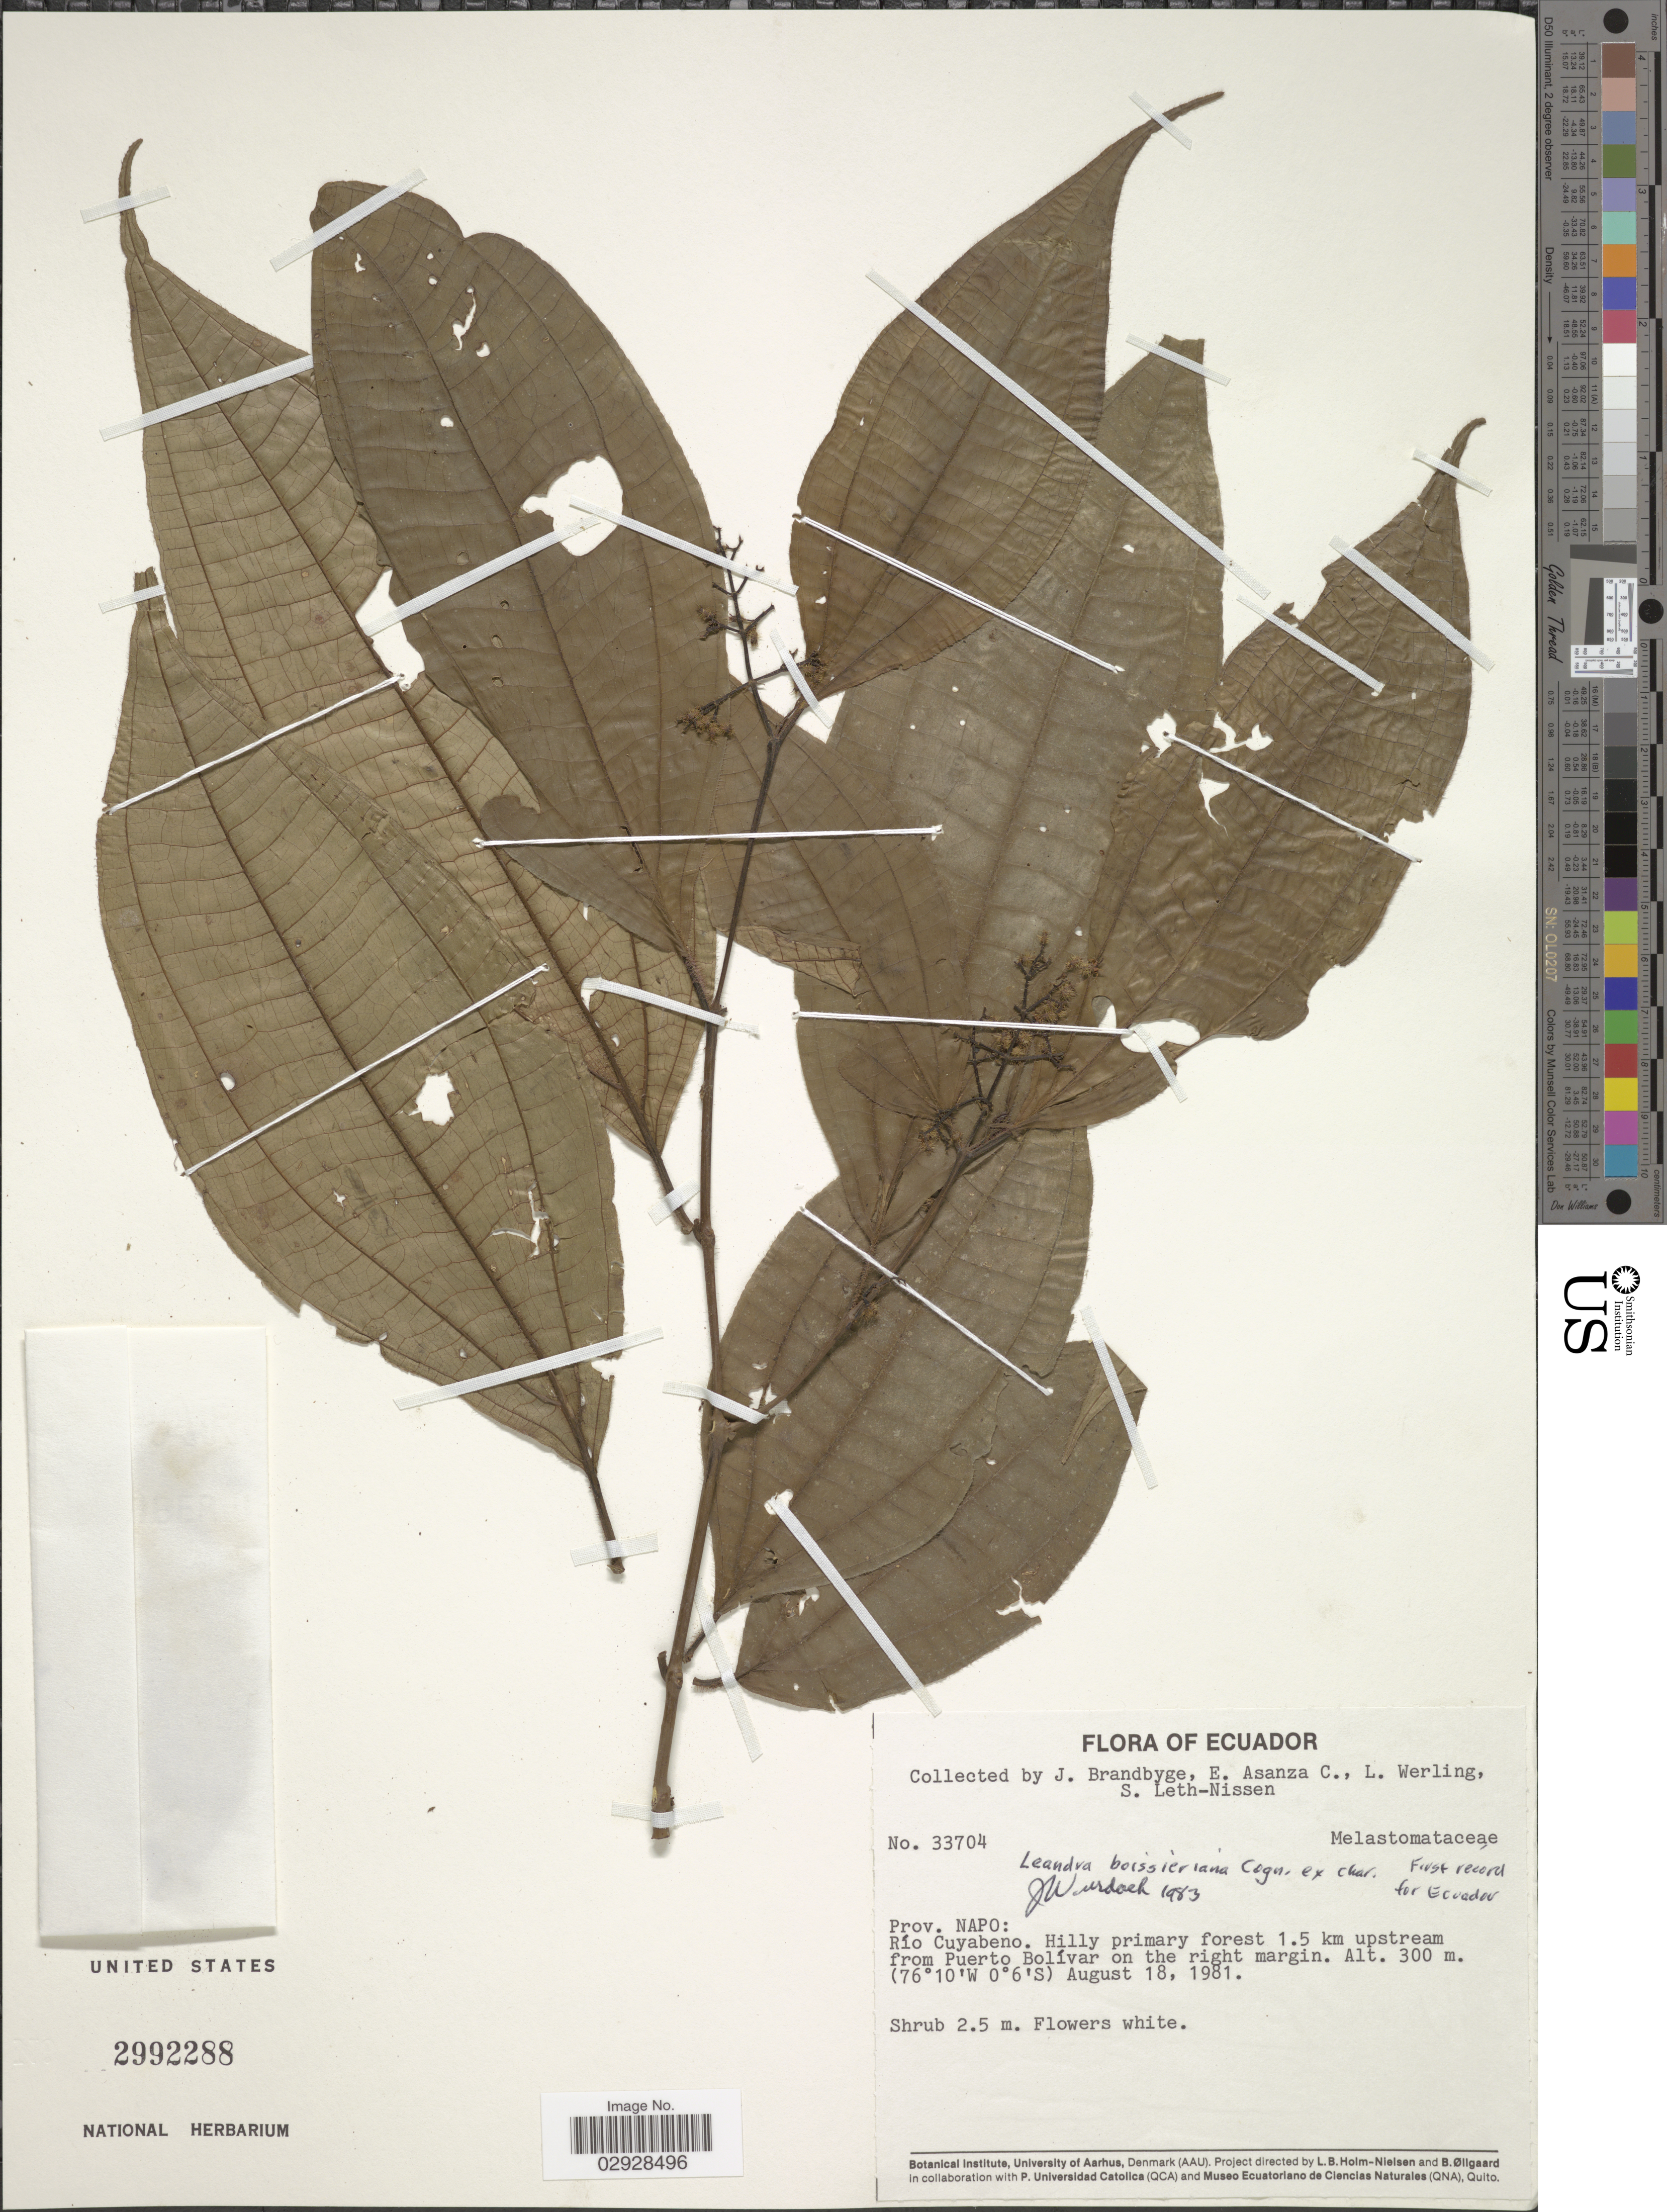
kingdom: Plantae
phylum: Tracheophyta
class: Magnoliopsida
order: Myrtales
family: Melastomataceae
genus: Leandra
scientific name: Leandra boissieriana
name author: Cogn.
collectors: J. Brandbyge, E. Asanza, L. Werling & S. Leth-Nissen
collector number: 33704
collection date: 1981-08-18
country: Ecuador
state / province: Napo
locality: Río Cuyabeno. Hilly primary forest 1.5 km upstream from Puerto to Bolívar on the right margin.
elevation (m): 300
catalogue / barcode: US 2992288